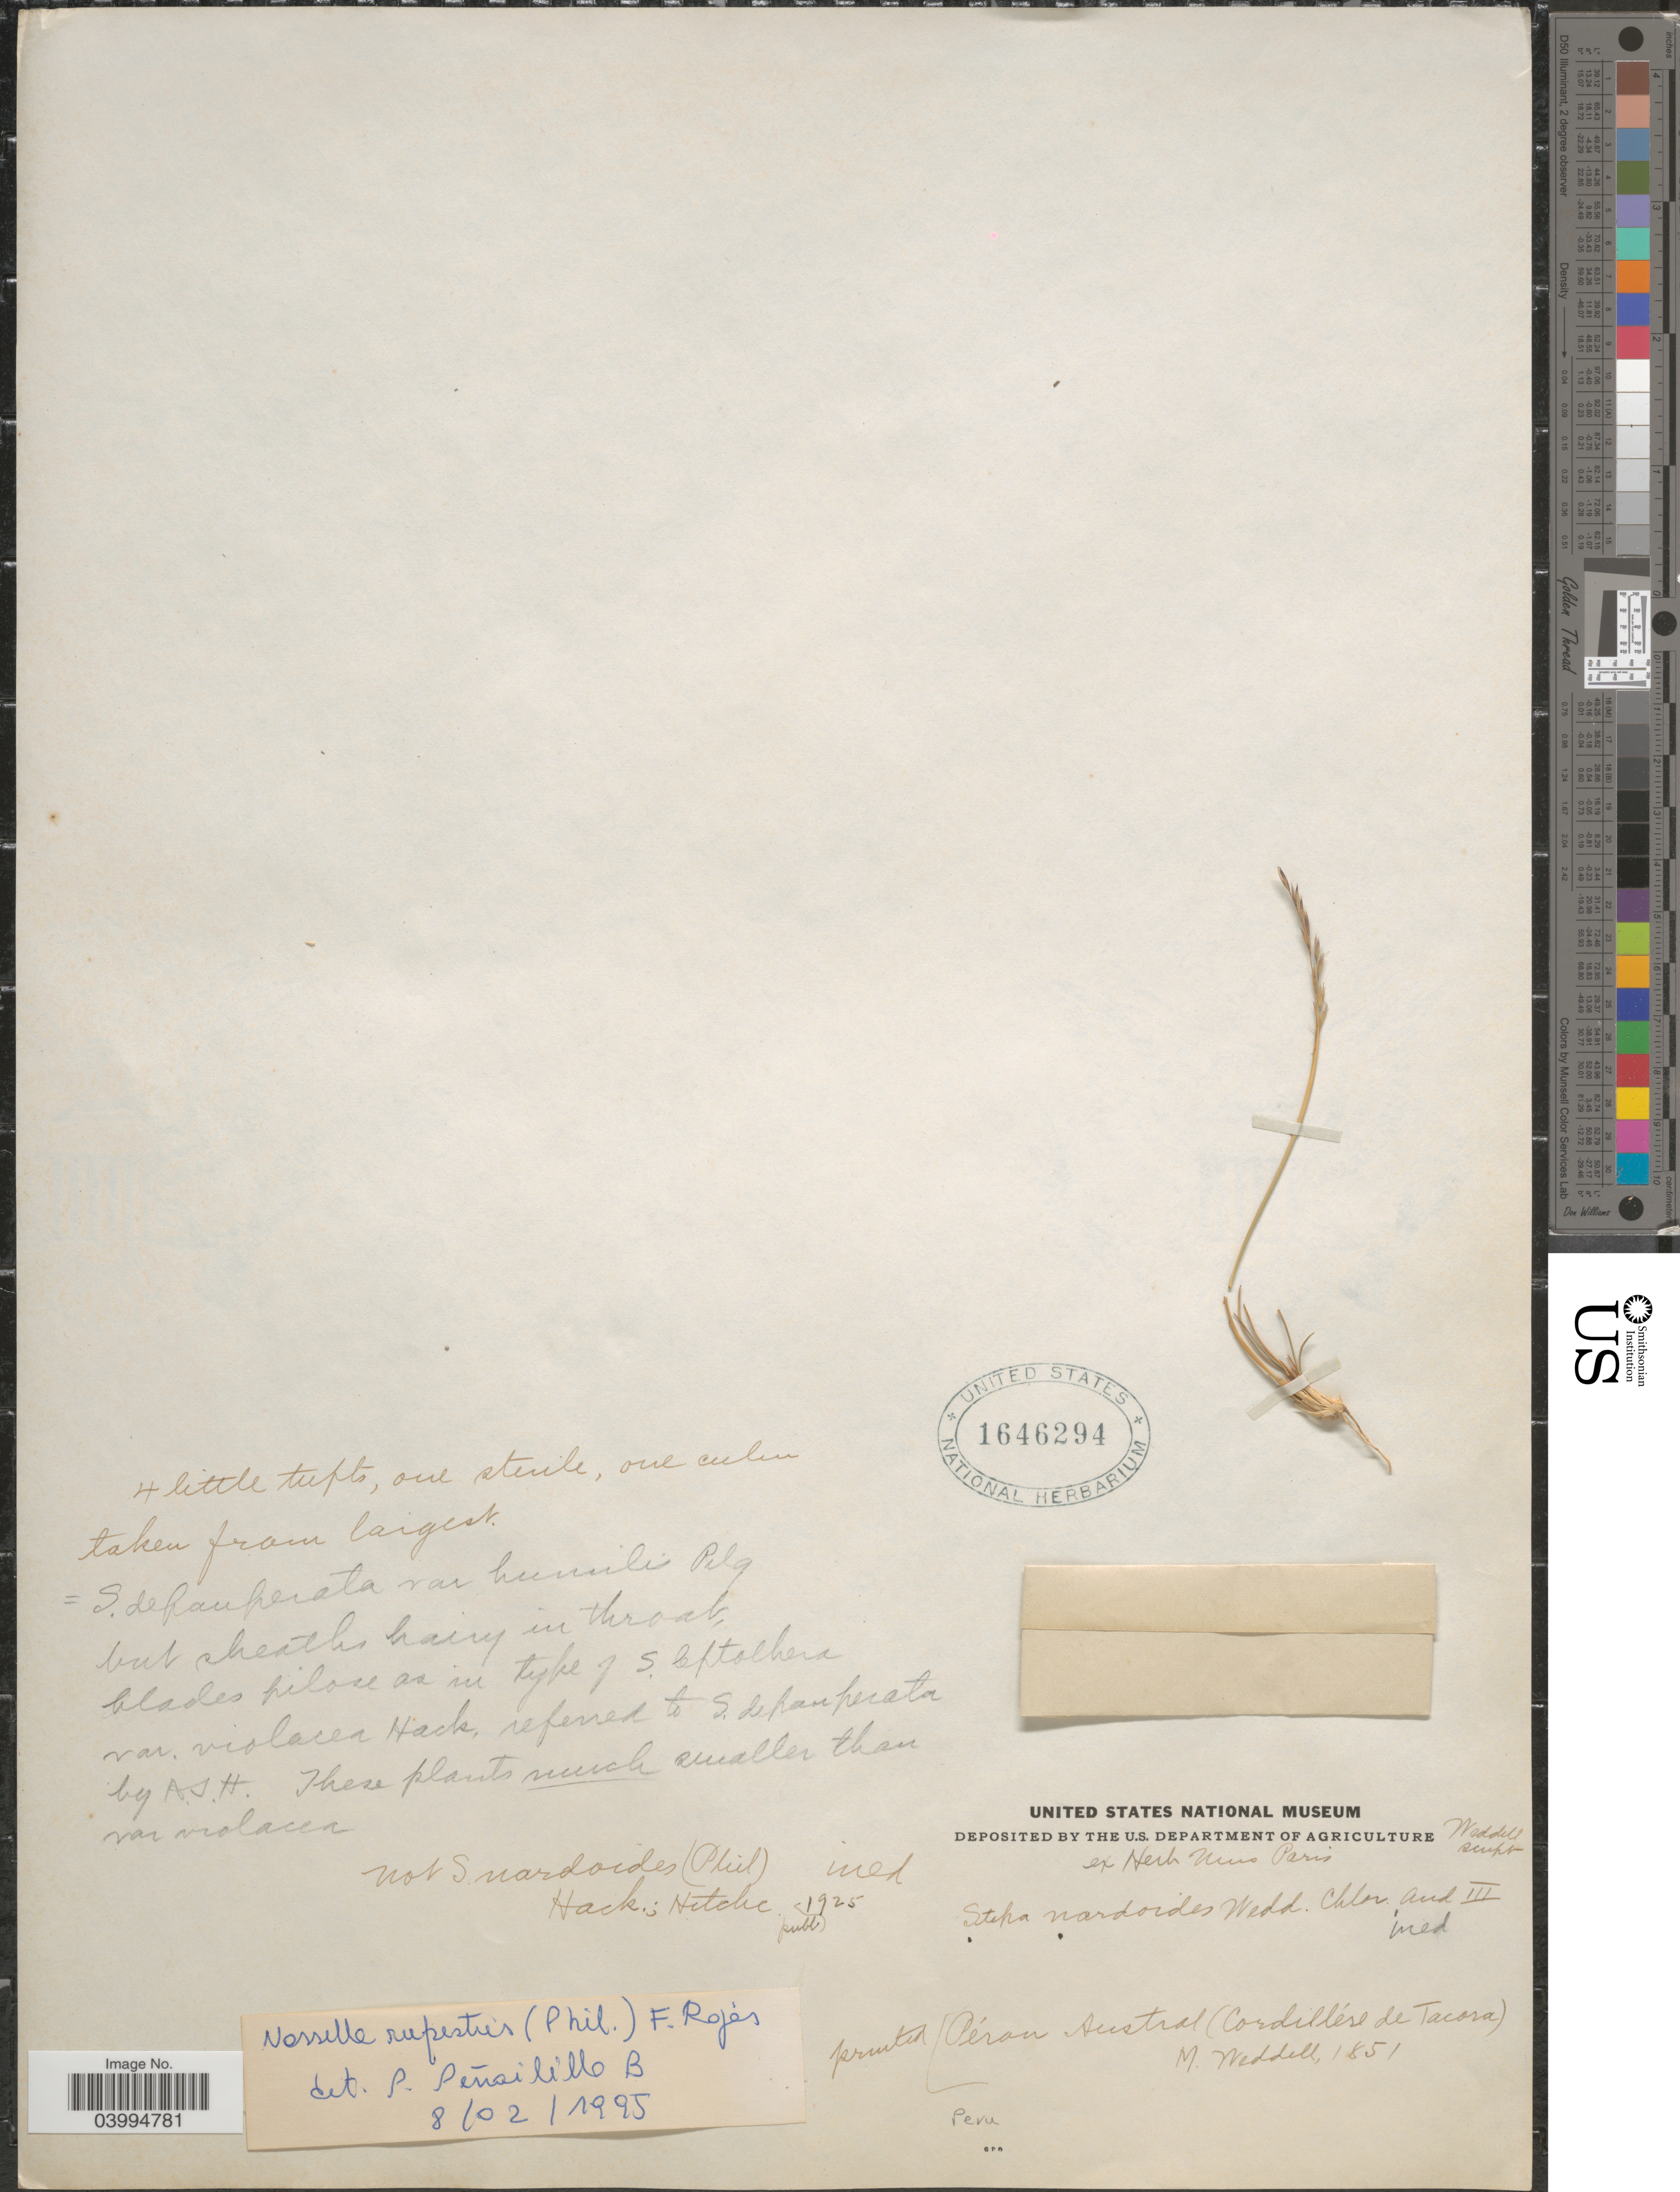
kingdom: Plantae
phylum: Tracheophyta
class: Liliopsida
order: Poales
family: Poaceae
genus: Nassella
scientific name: Nassella rupestris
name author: (Phil.) A.M. Torres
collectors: M. Weddell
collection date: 1851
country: Peru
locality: Peran Austral (Cordillére de Tacora).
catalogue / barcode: US 1646294